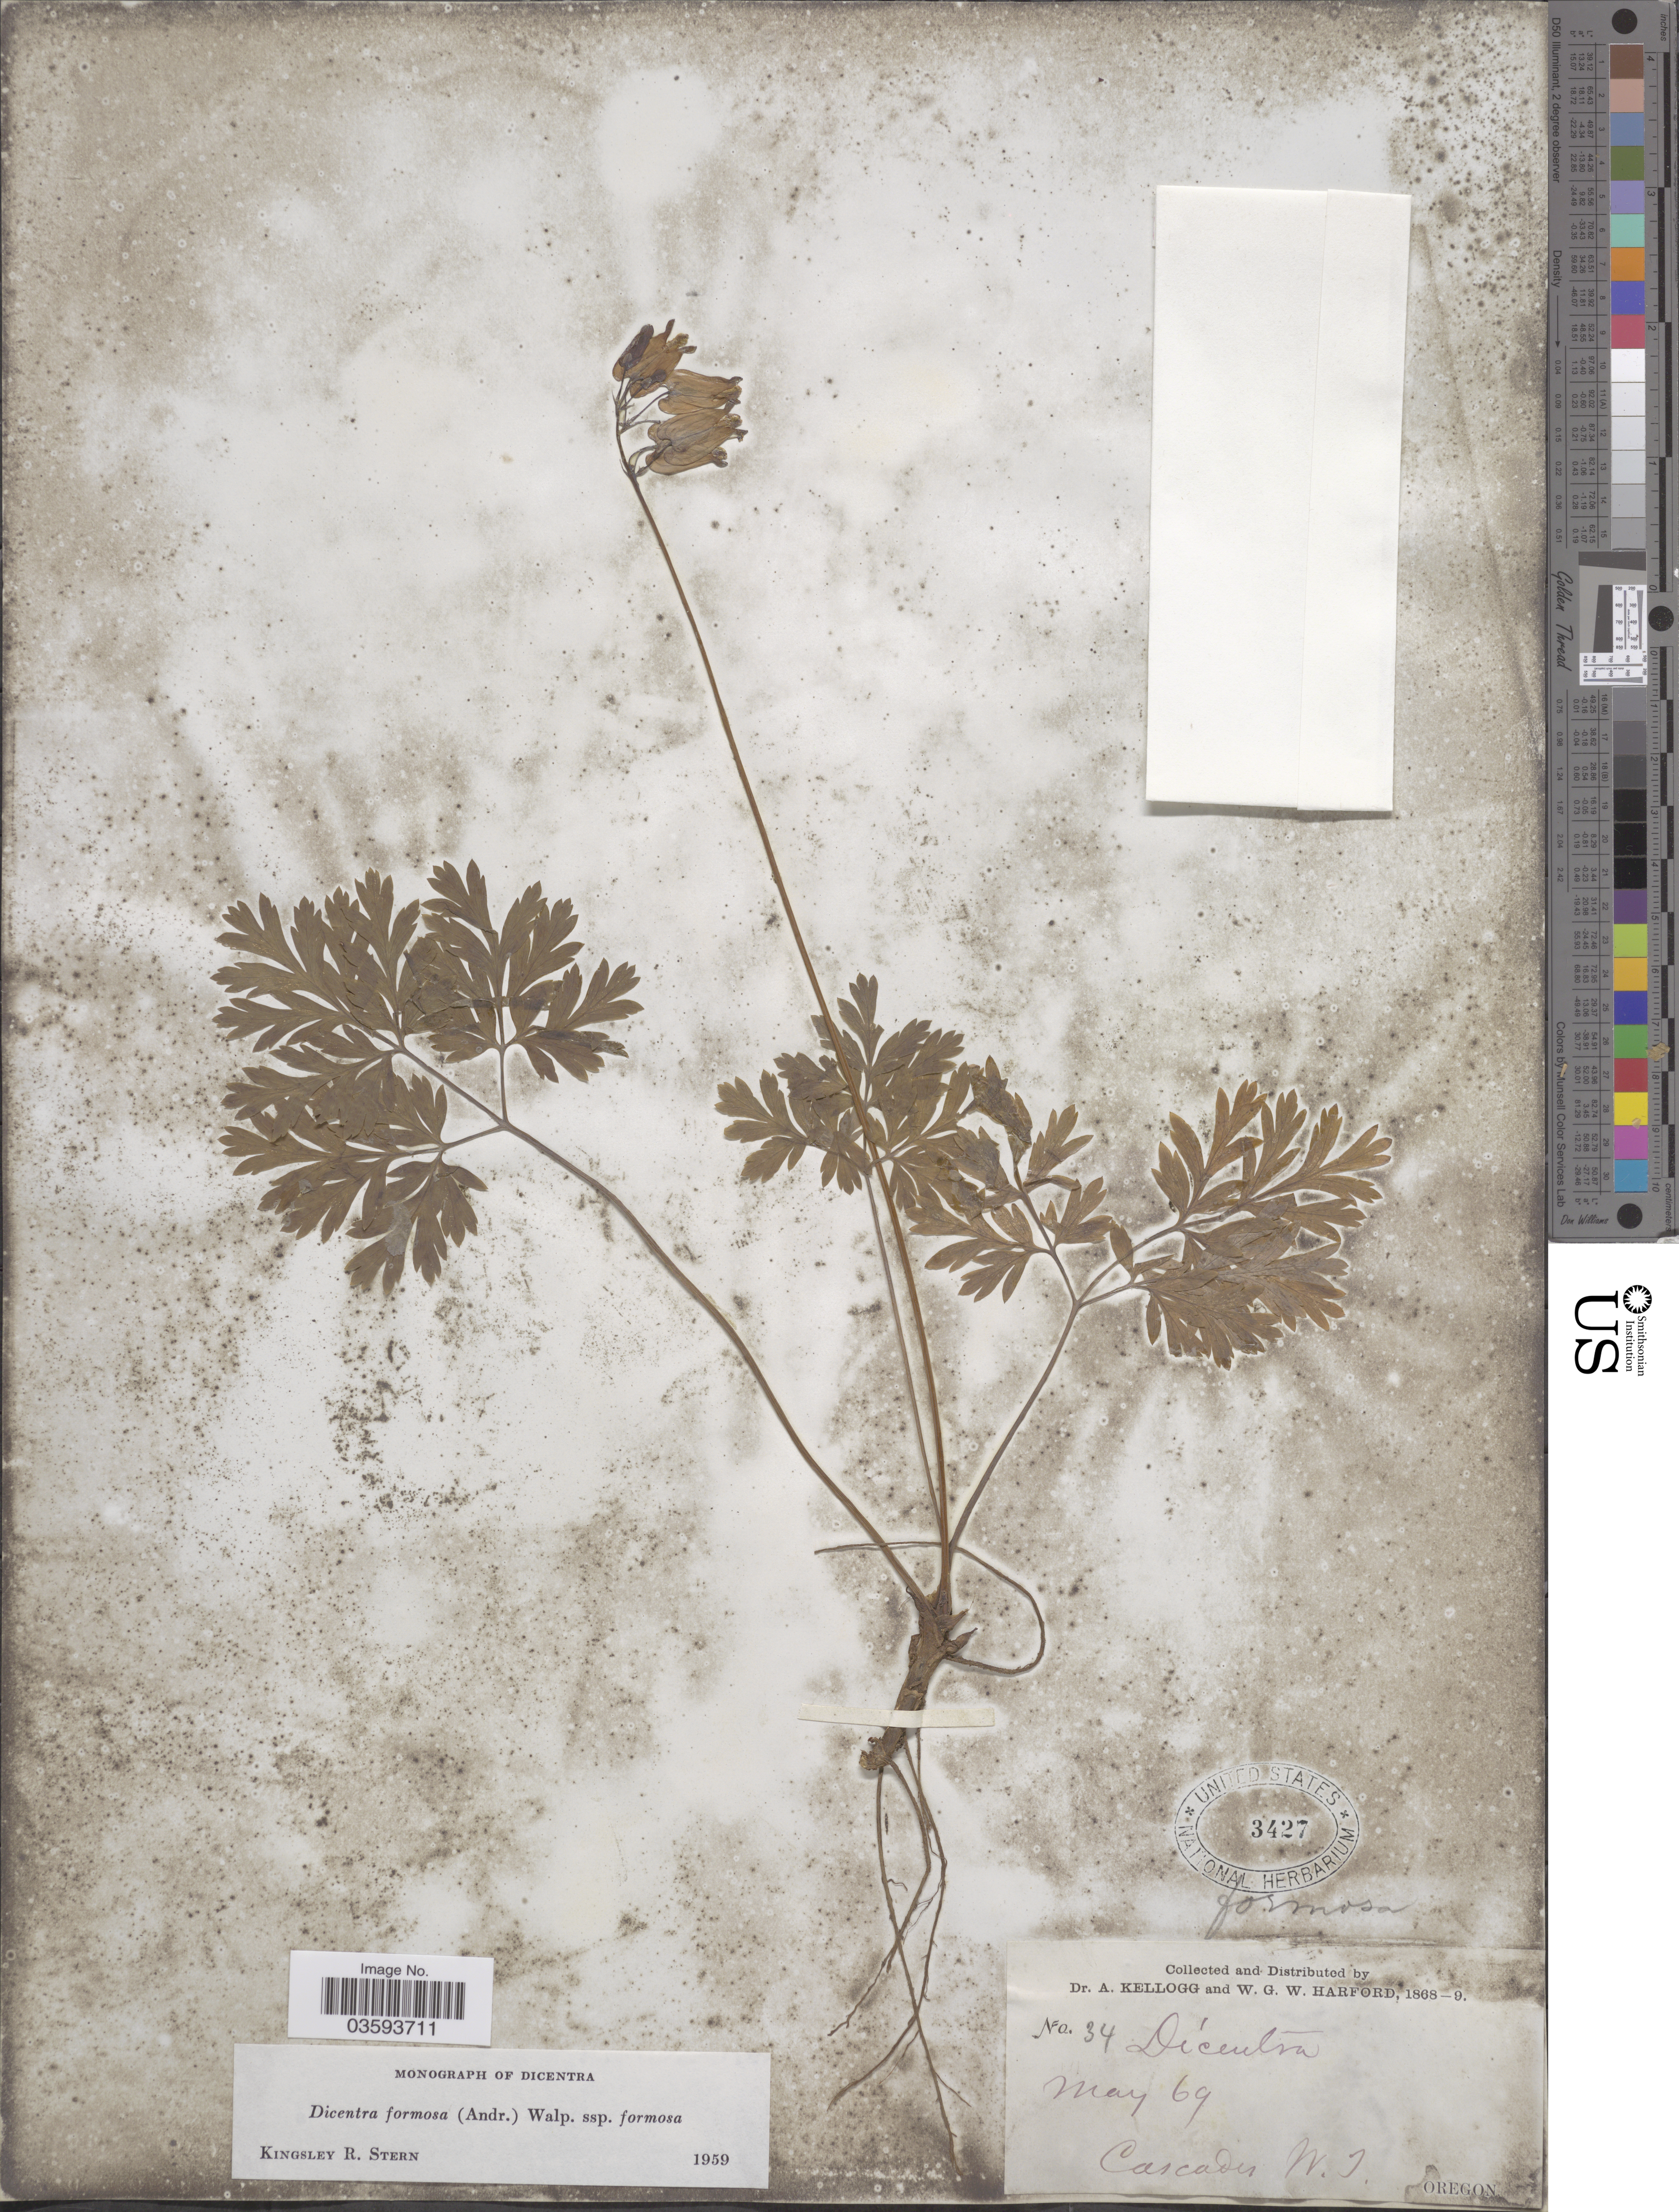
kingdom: Plantae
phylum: Tracheophyta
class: Magnoliopsida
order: Ranunculales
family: Papaveraceae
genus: Dicentra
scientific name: Dicentra formosa subsp. formosa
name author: (Haw.) Walp.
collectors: A. Kellogg & W. G. W. Harford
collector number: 34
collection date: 1869-05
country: United States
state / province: Oregon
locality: Cascades W. T.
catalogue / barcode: US 3427